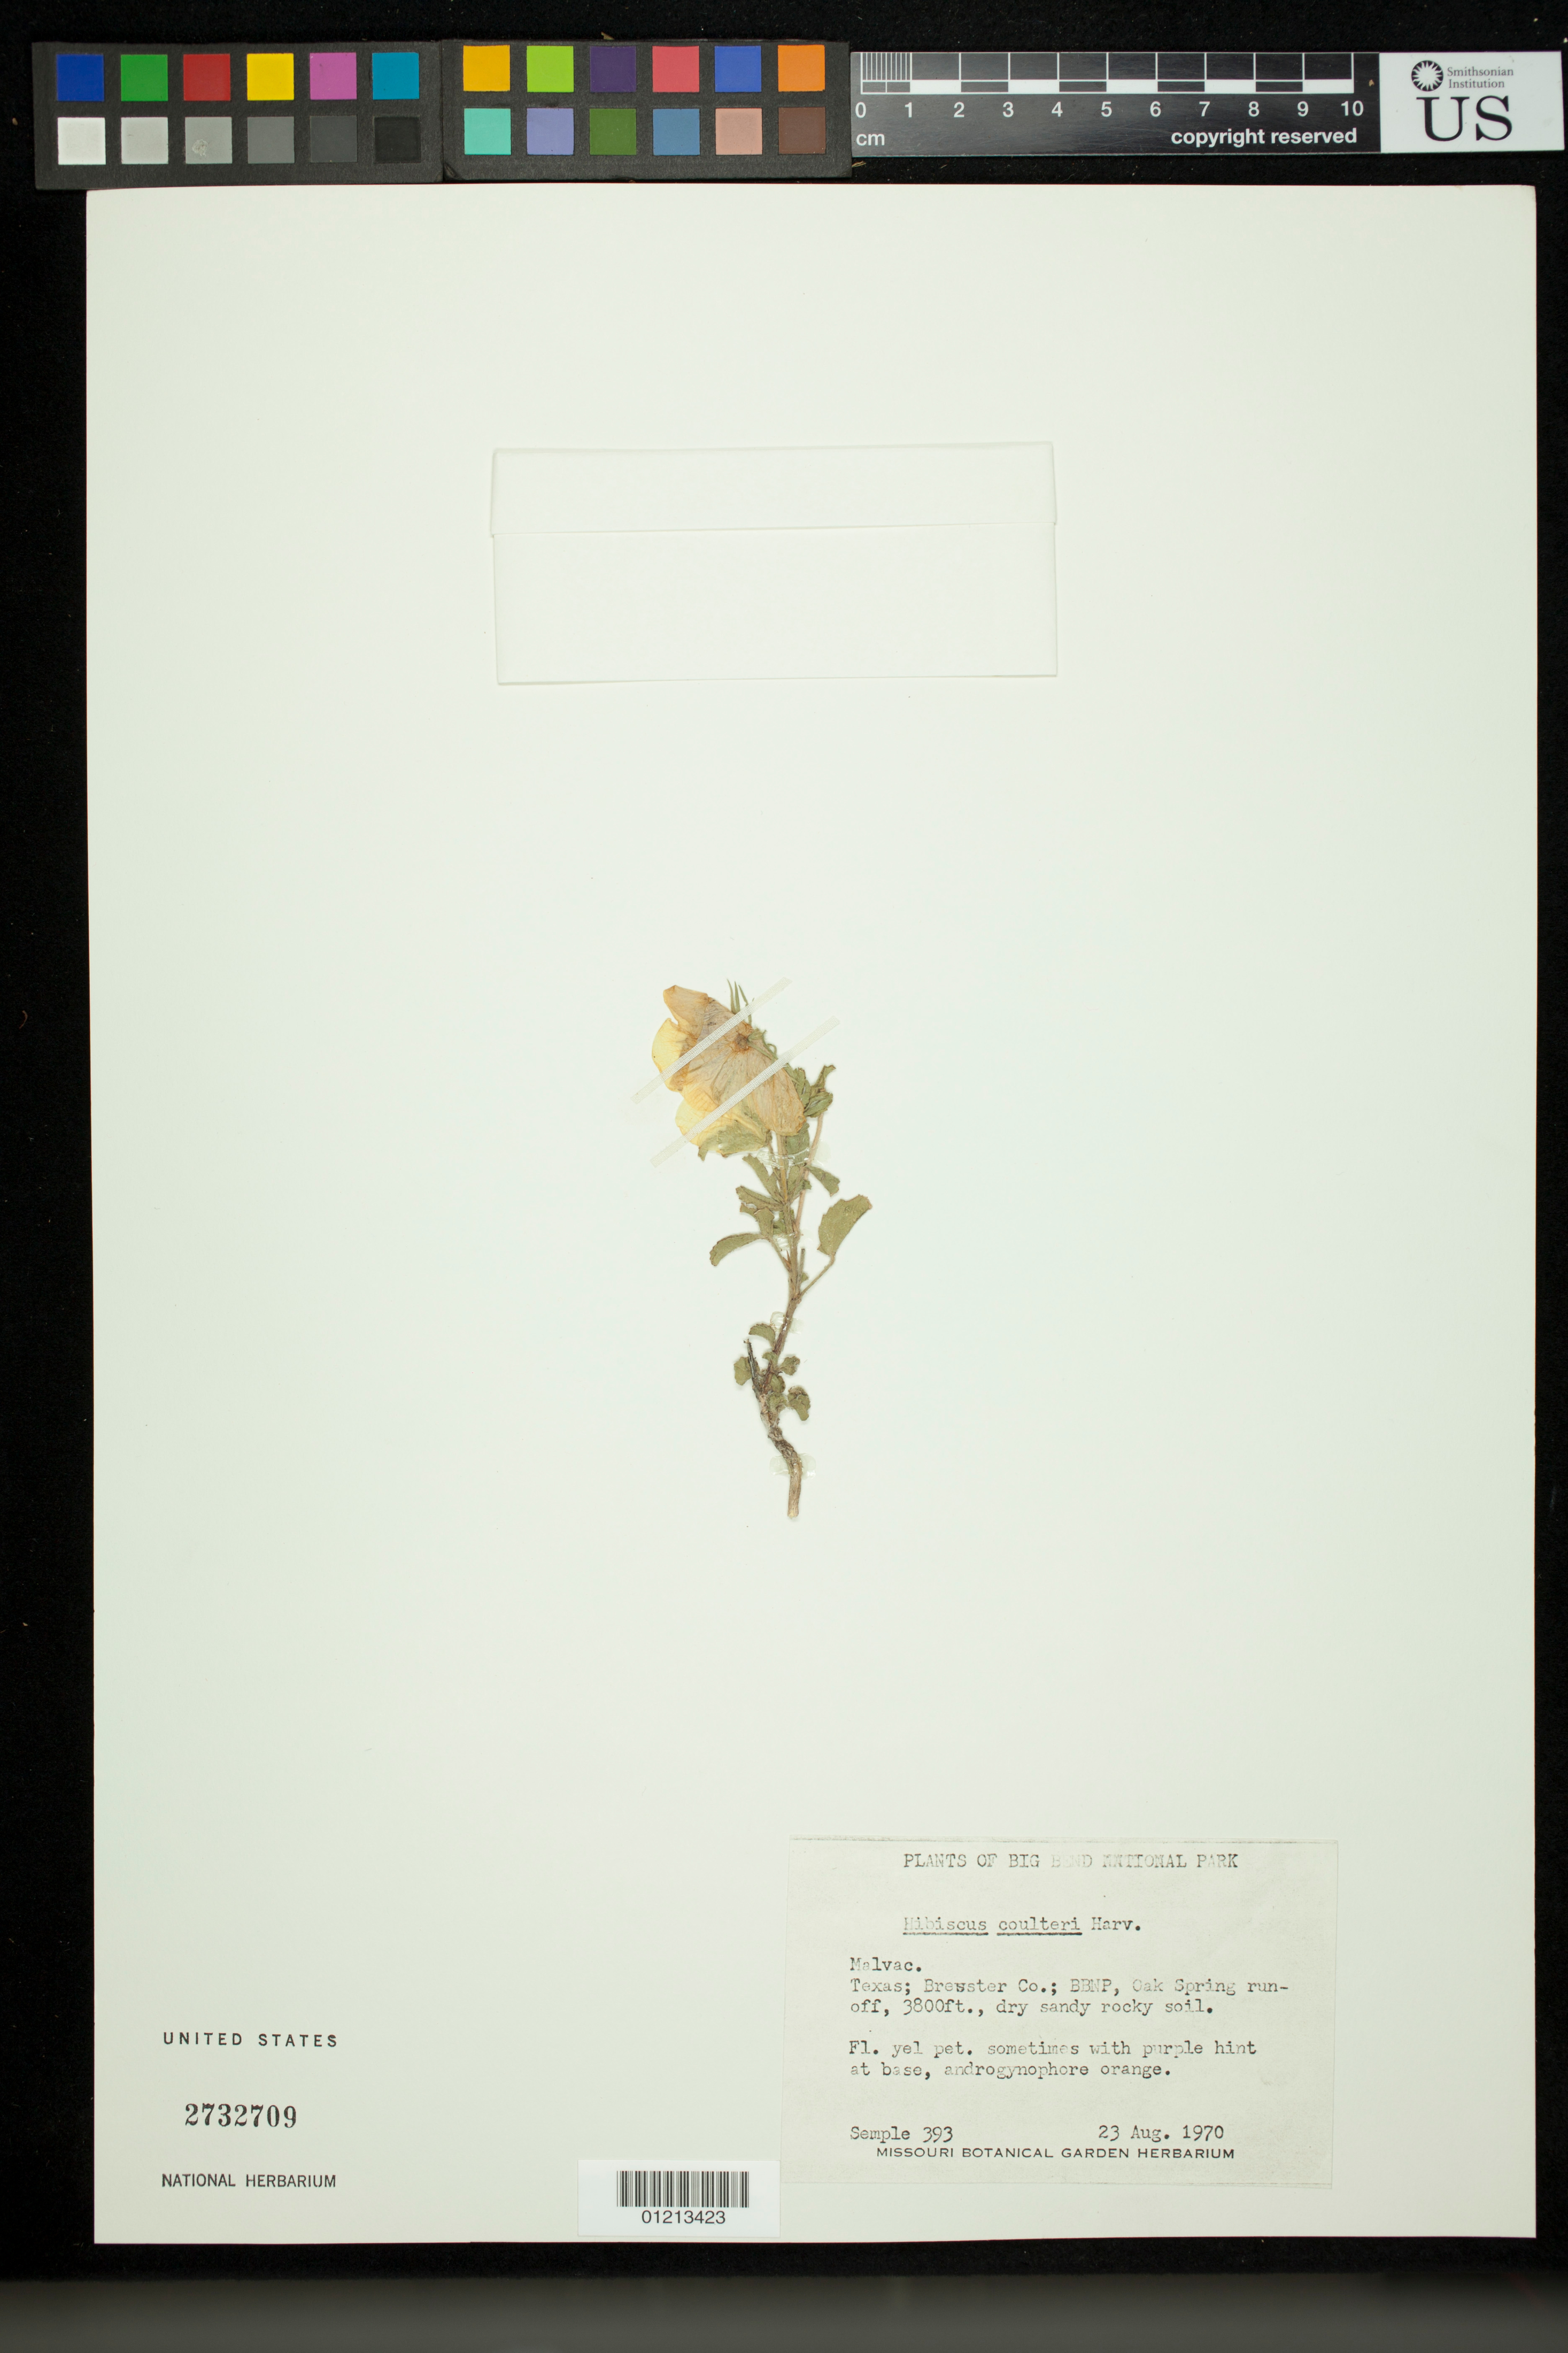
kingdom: Plantae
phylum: Tracheophyta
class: Magnoliopsida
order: Malvales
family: Malvaceae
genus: Hibiscus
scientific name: Hibiscus coulteri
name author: Harv. ex A. Gray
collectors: Semple, --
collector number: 393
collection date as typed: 23 Aug 1970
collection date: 1970-08-23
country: United States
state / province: Texas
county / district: Brewster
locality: Big Bend National Park, Brewster Co.; BBNP, Oak Spring run-off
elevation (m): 1158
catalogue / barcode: US 2732709